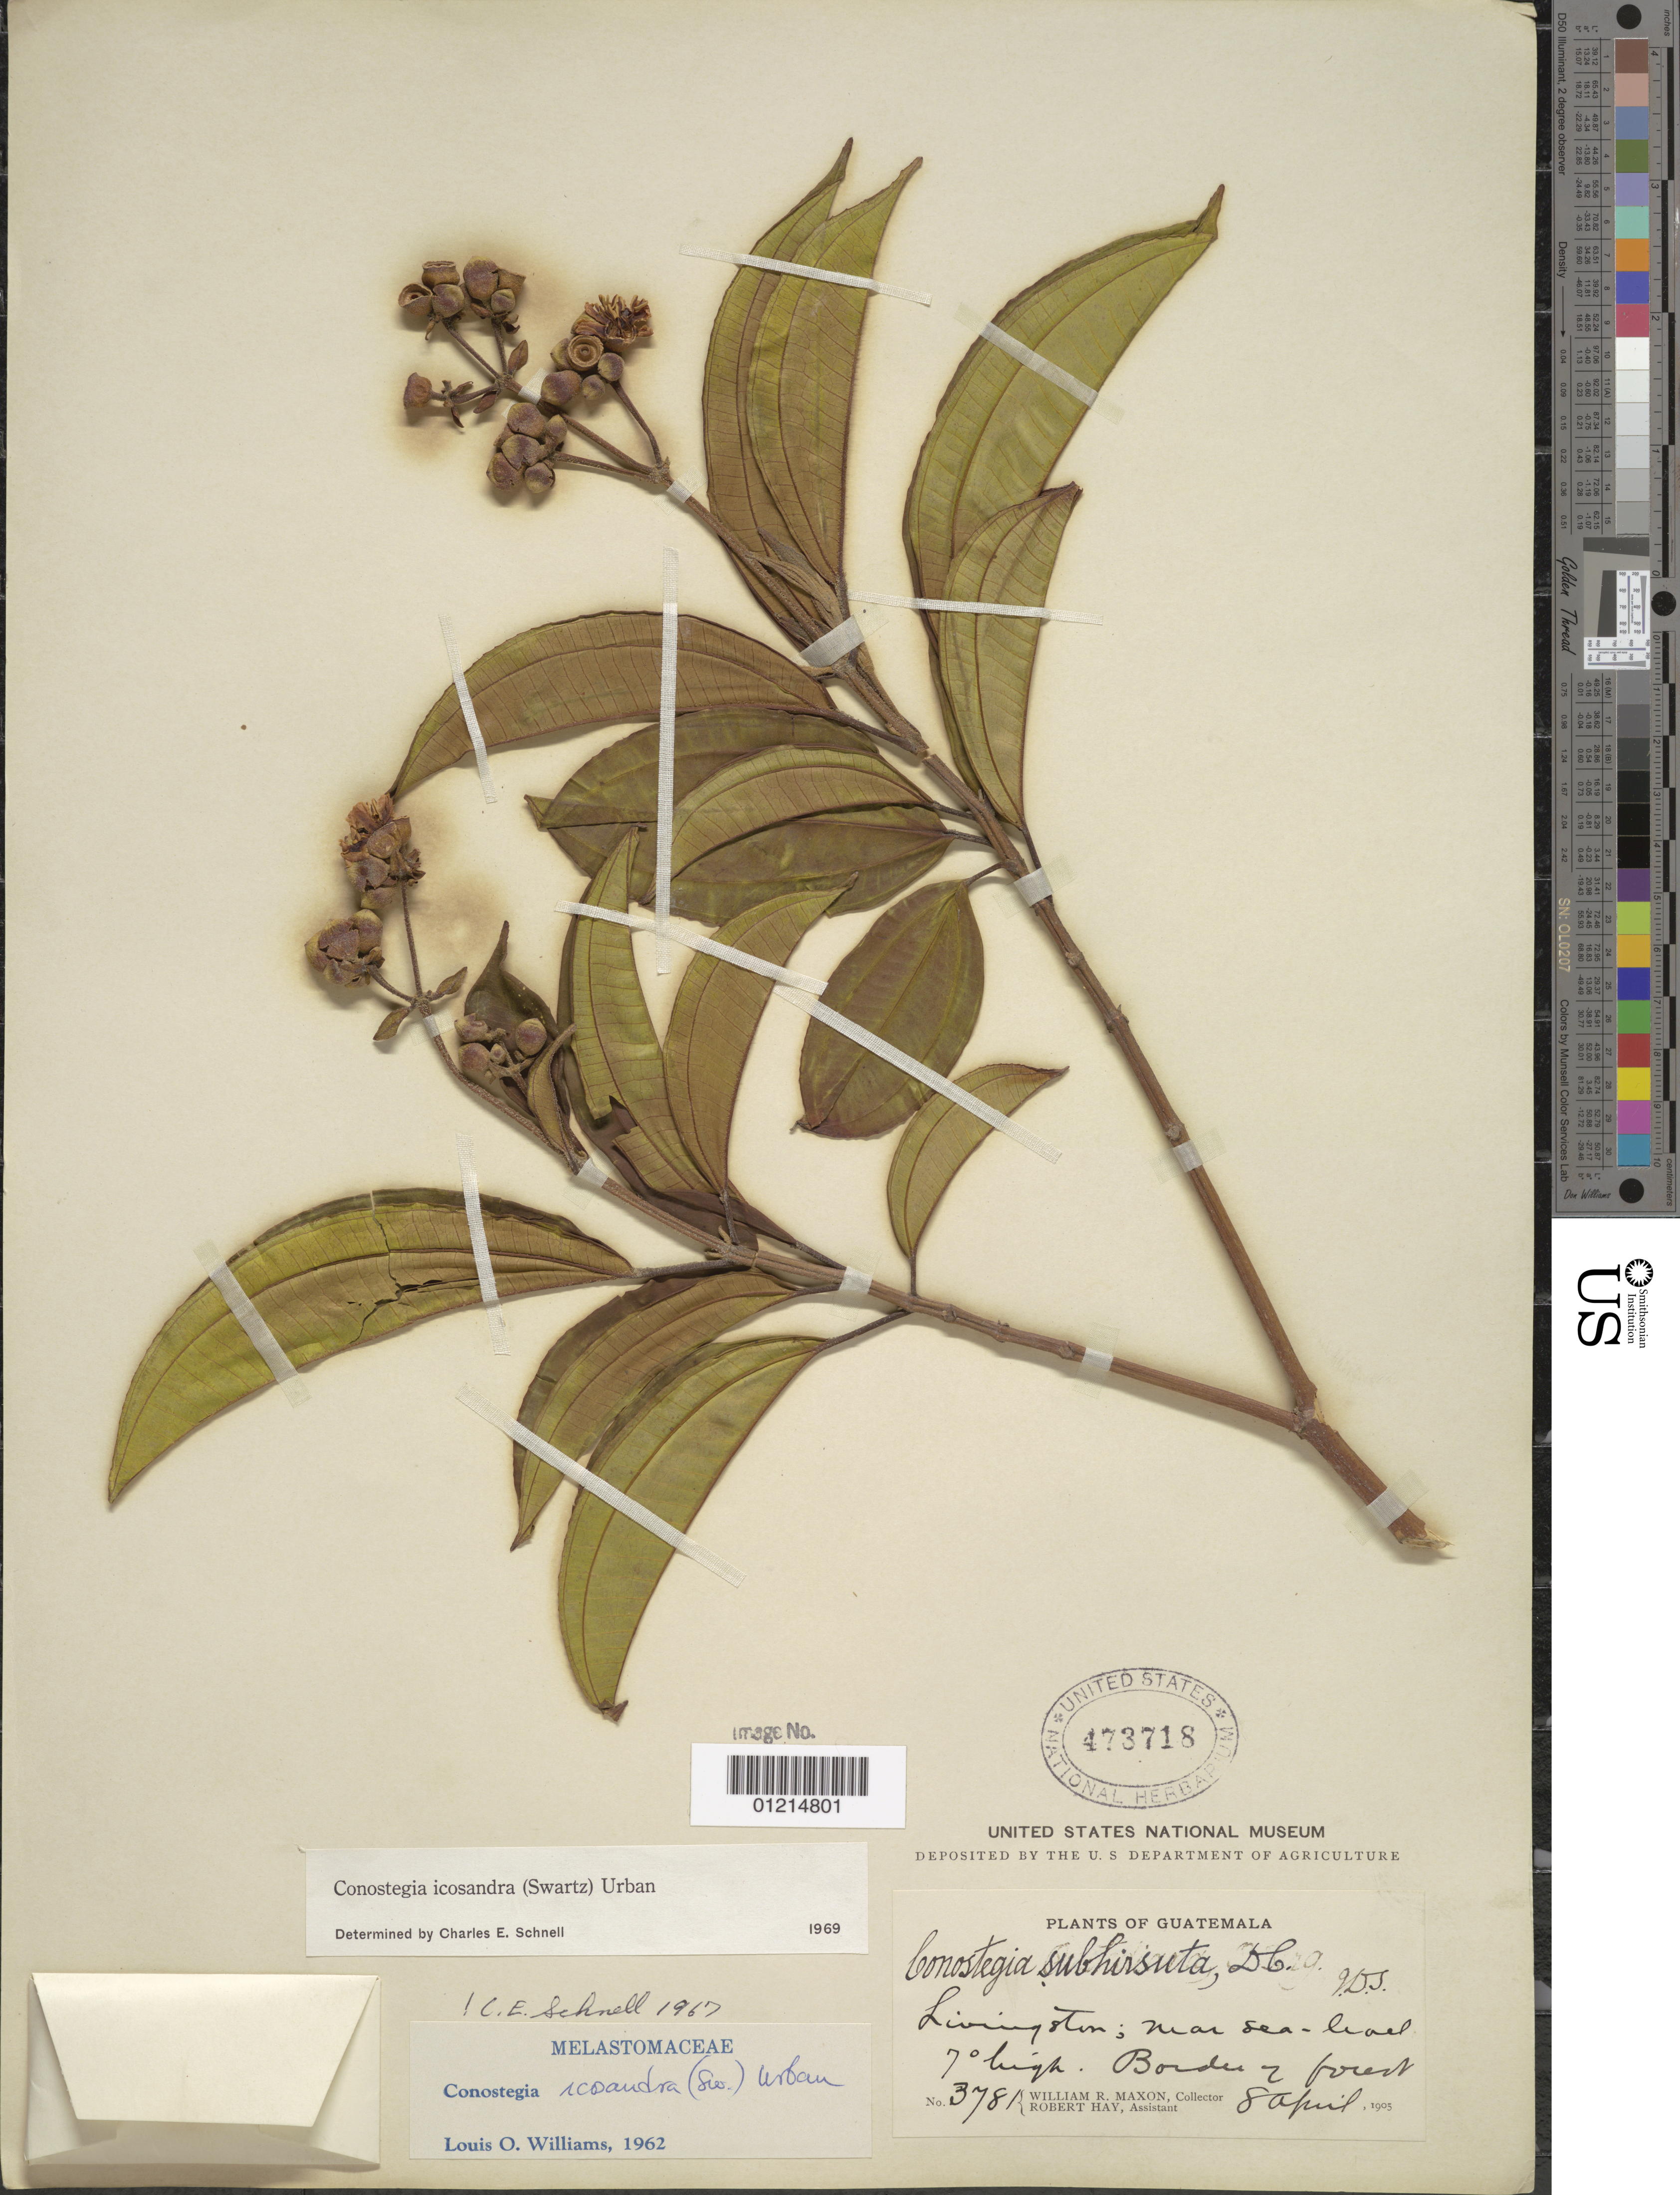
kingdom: Plantae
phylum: Tracheophyta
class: Magnoliopsida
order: Myrtales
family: Melastomataceae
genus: Conostegia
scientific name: Conostegia icosandra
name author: (Sw.) Urb.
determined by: Schnell, C. E.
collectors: W. R. Maxon & R. Hay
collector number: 3781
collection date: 1905-04-08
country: Guatemala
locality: Livingston, near sea level, border of forest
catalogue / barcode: US 473718